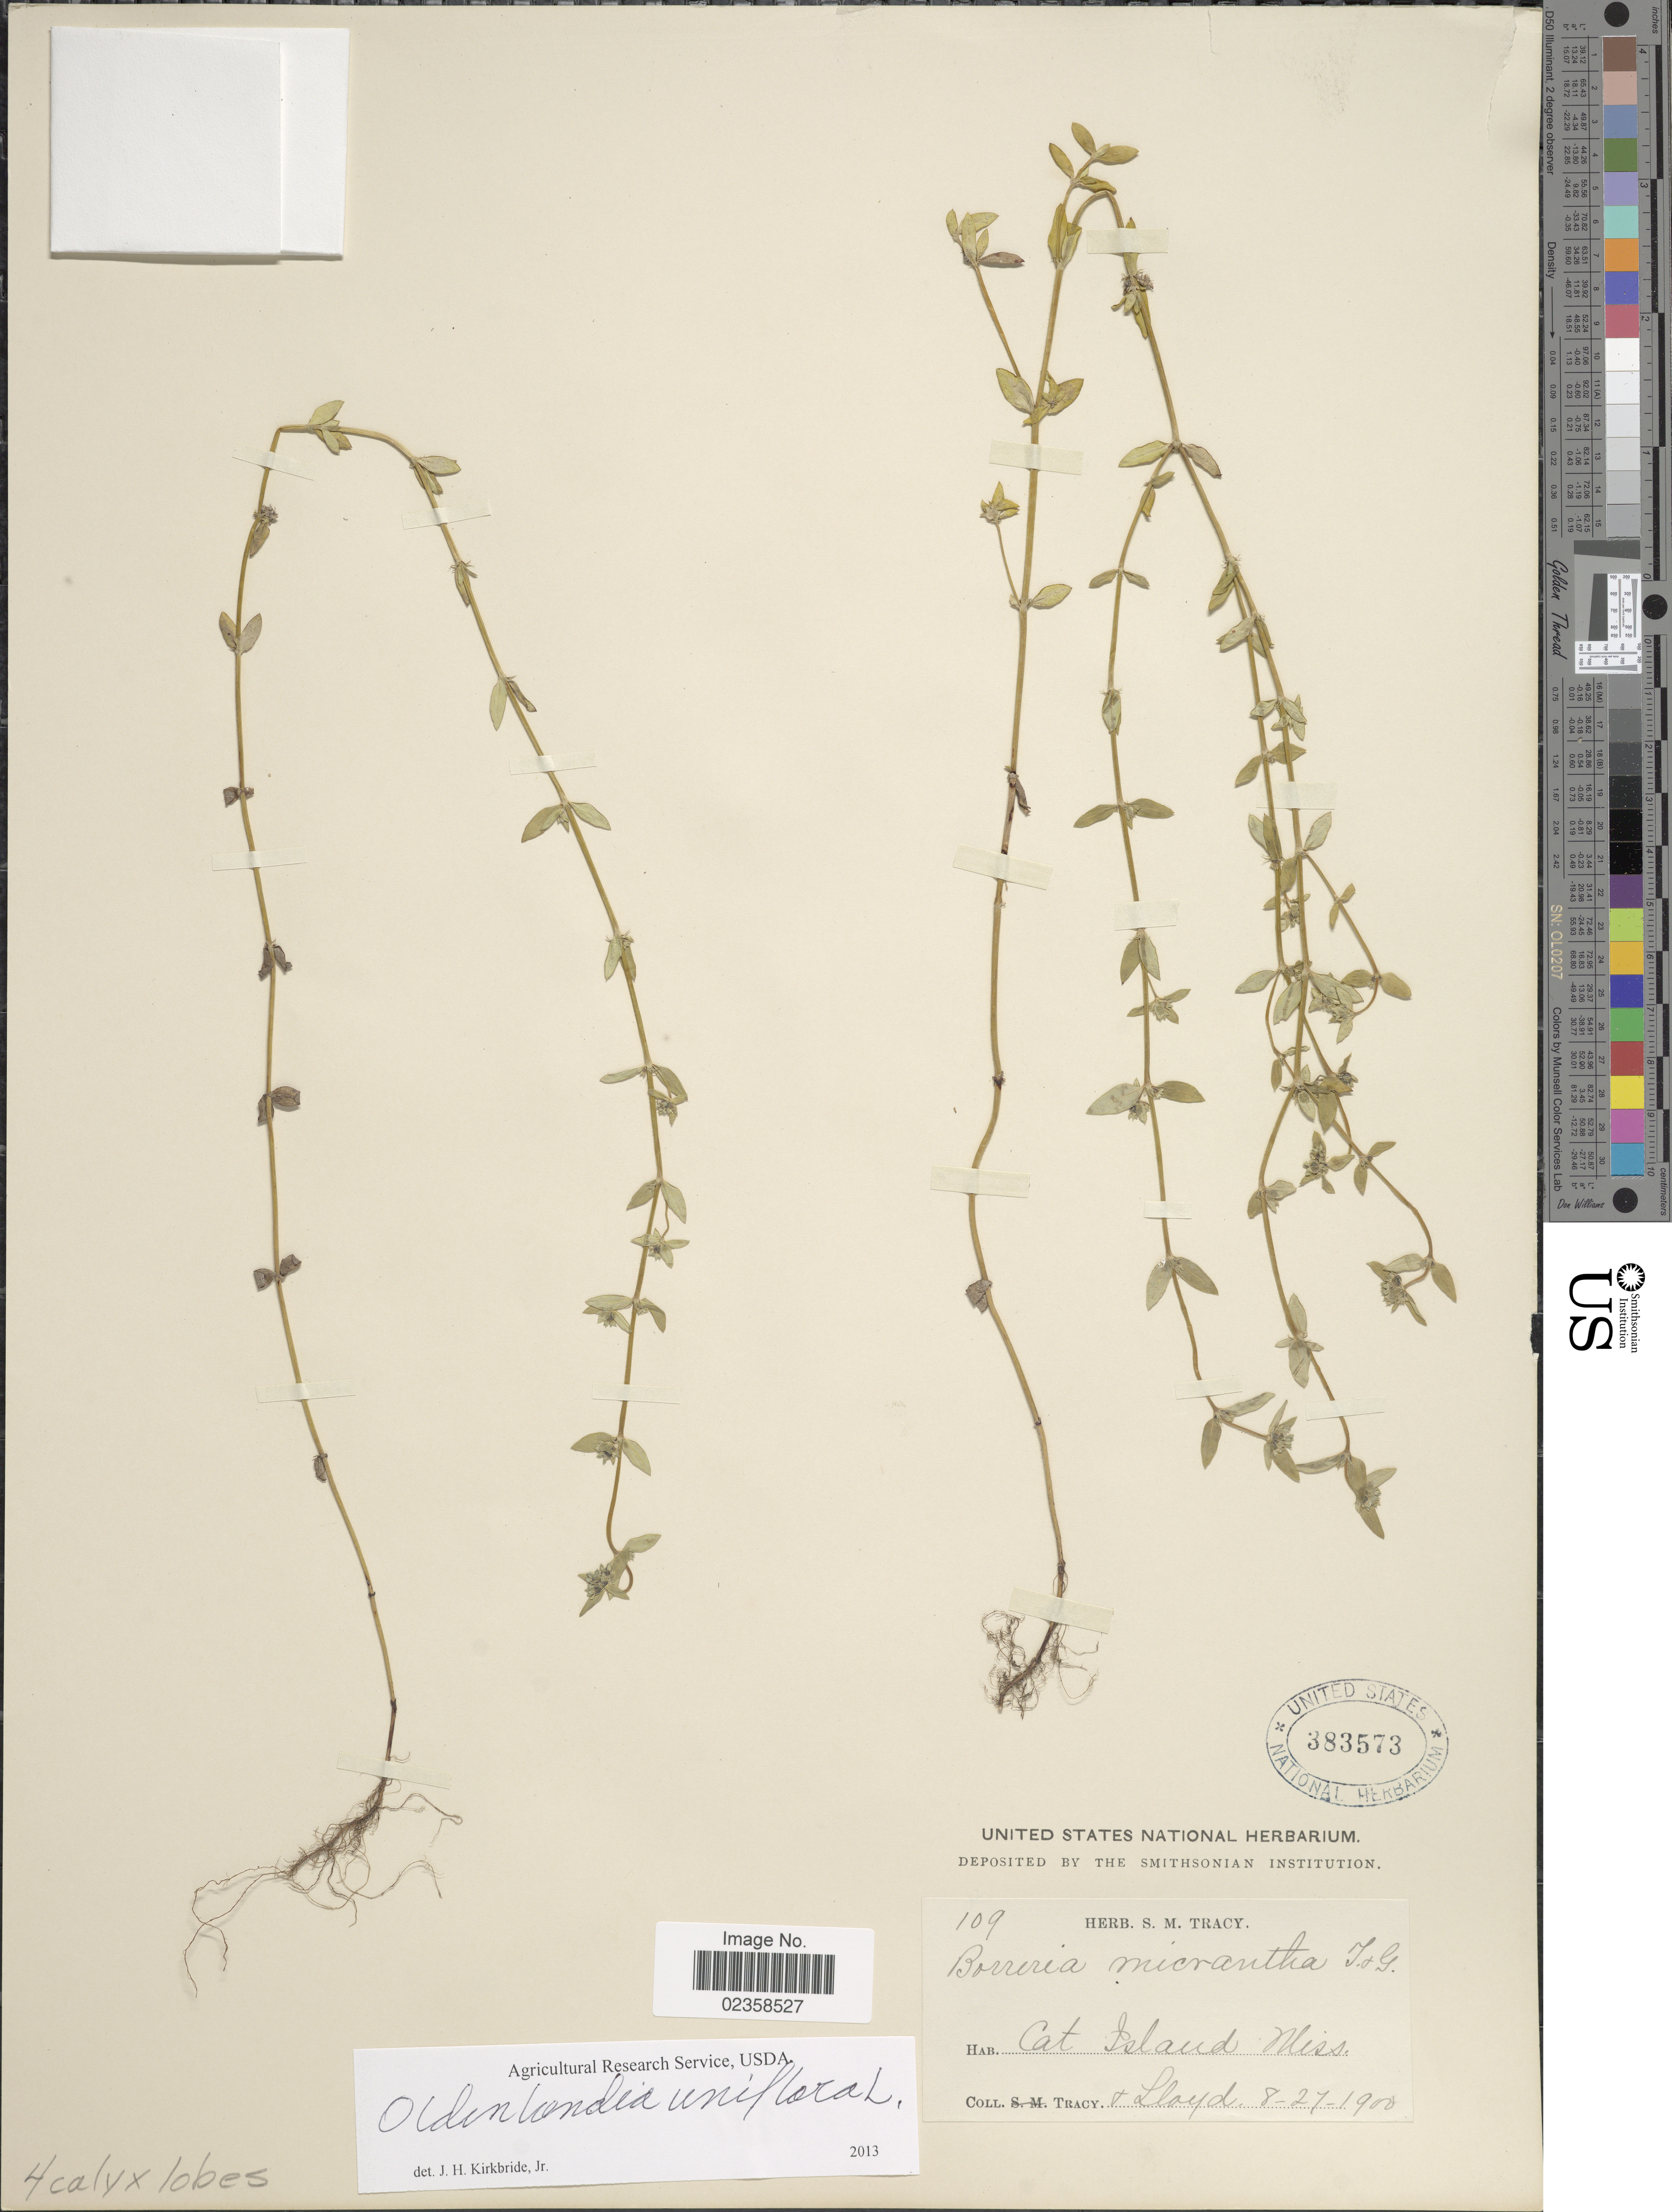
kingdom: Plantae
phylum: Tracheophyta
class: Magnoliopsida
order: Gentianales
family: Rubiaceae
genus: Oldenlandia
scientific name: Oldenlandia uniflora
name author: L.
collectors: -. Tracy & -- Lloyd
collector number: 109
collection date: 1900-08-27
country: United States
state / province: Mississippi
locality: Cat Island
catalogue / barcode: US 383573